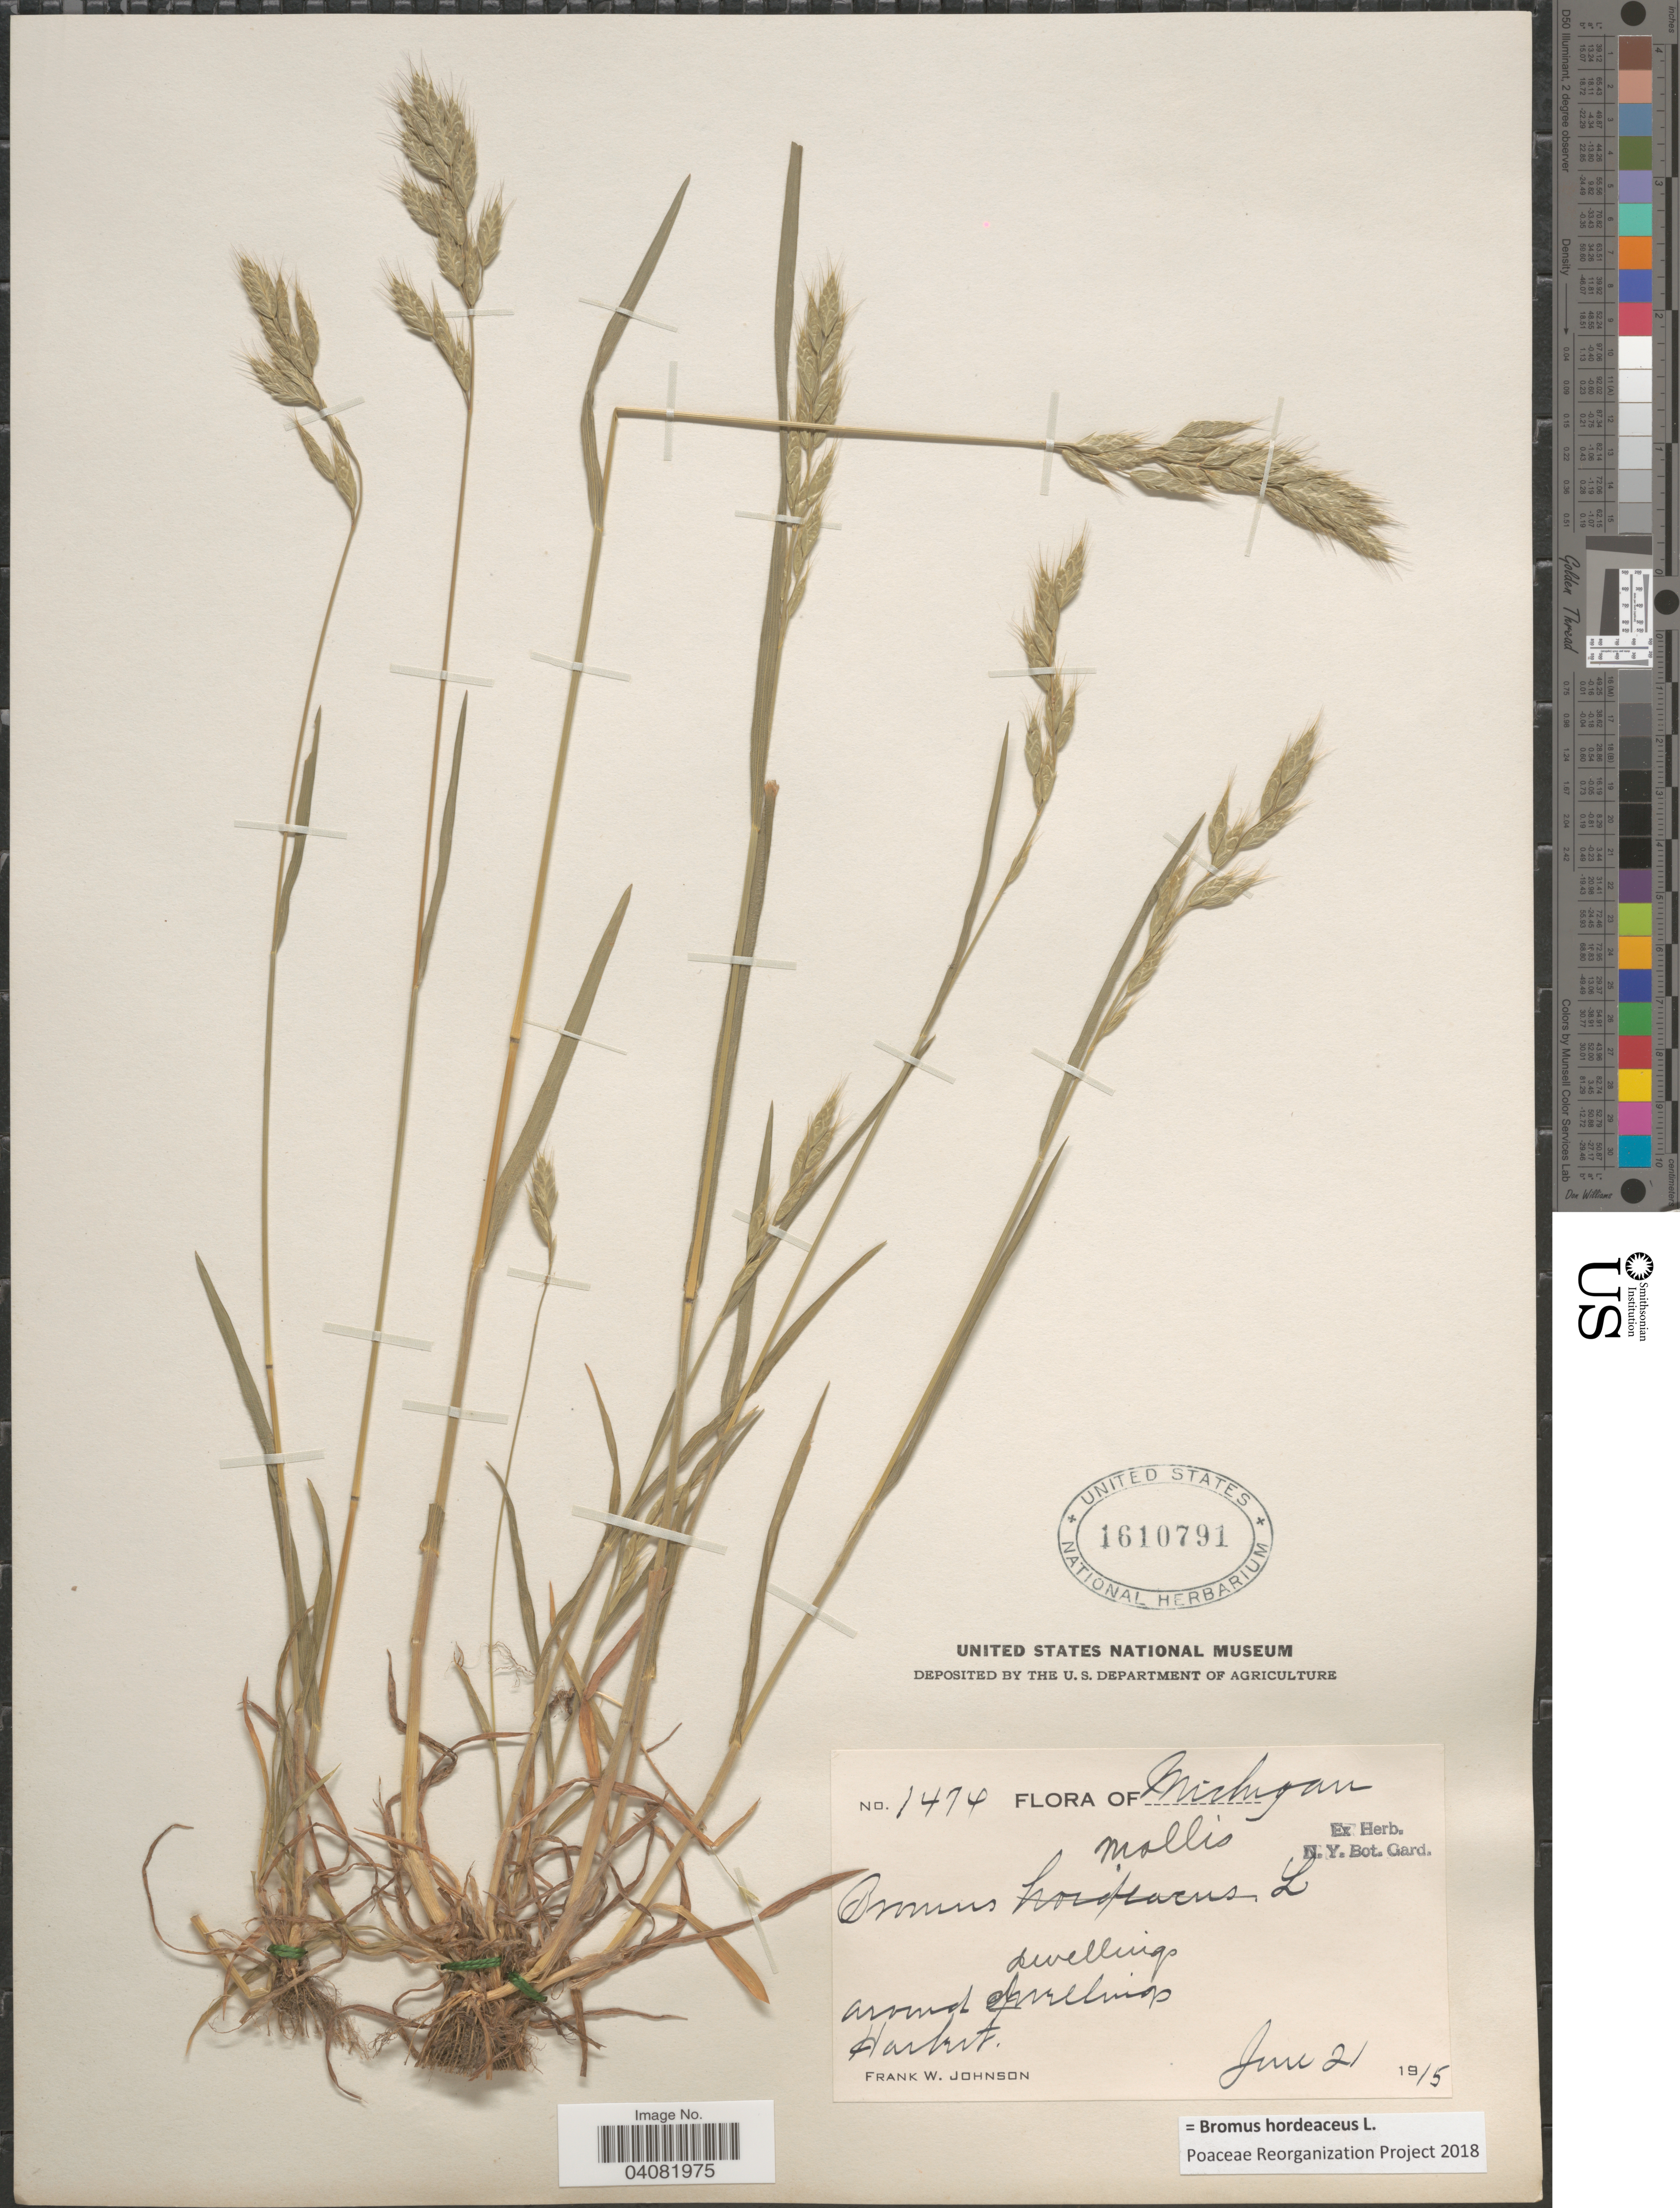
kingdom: Plantae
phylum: Tracheophyta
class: Liliopsida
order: Poales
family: Poaceae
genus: Bromus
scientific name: Bromus hordeaceus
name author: L.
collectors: F. W. Johnson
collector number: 1474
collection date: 1915-06-21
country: United States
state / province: Michigan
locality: Around dwellings Harbert.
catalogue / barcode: US 1610791